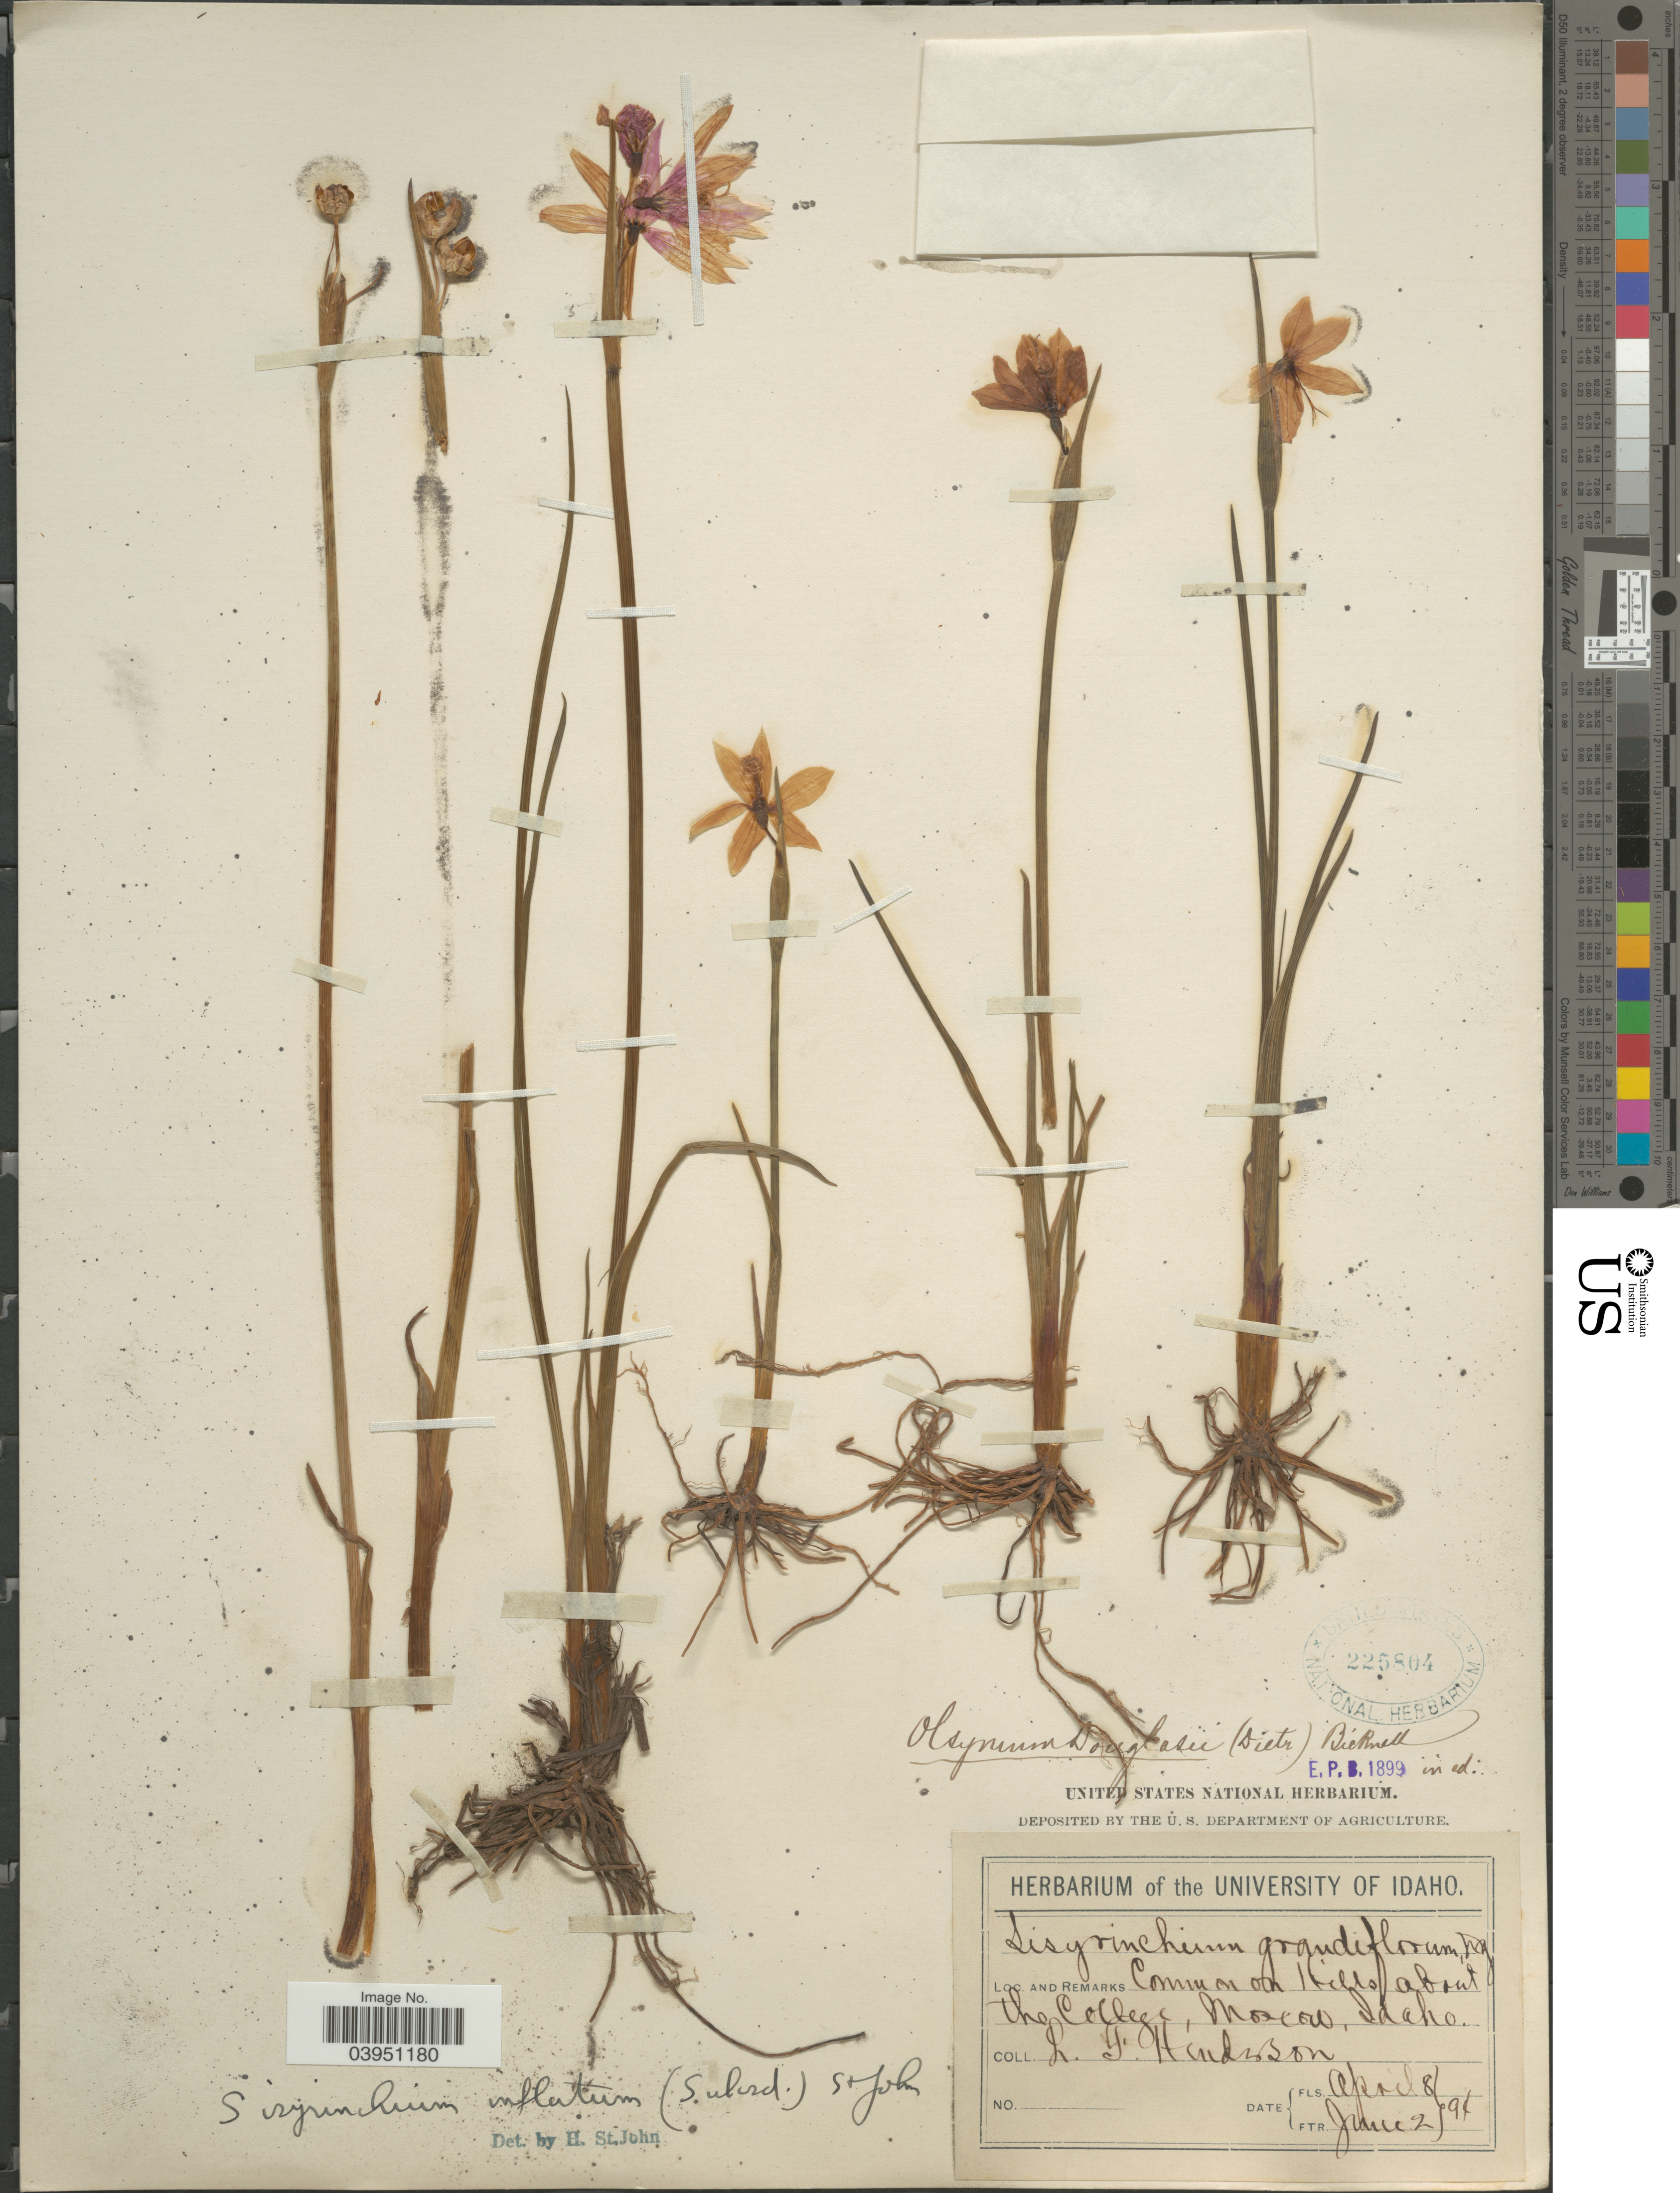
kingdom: Plantae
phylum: Tracheophyta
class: Liliopsida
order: Asparagales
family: Iridaceae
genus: Sisyrinchium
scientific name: Sisyrinchium inflatum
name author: (Suksd.) H. St. John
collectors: L. Henderson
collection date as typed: Transcribed d/m/y: 8/4/91 to 2/6/91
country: United States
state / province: Idaho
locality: On Hills about the College, Moscow.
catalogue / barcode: US 225804